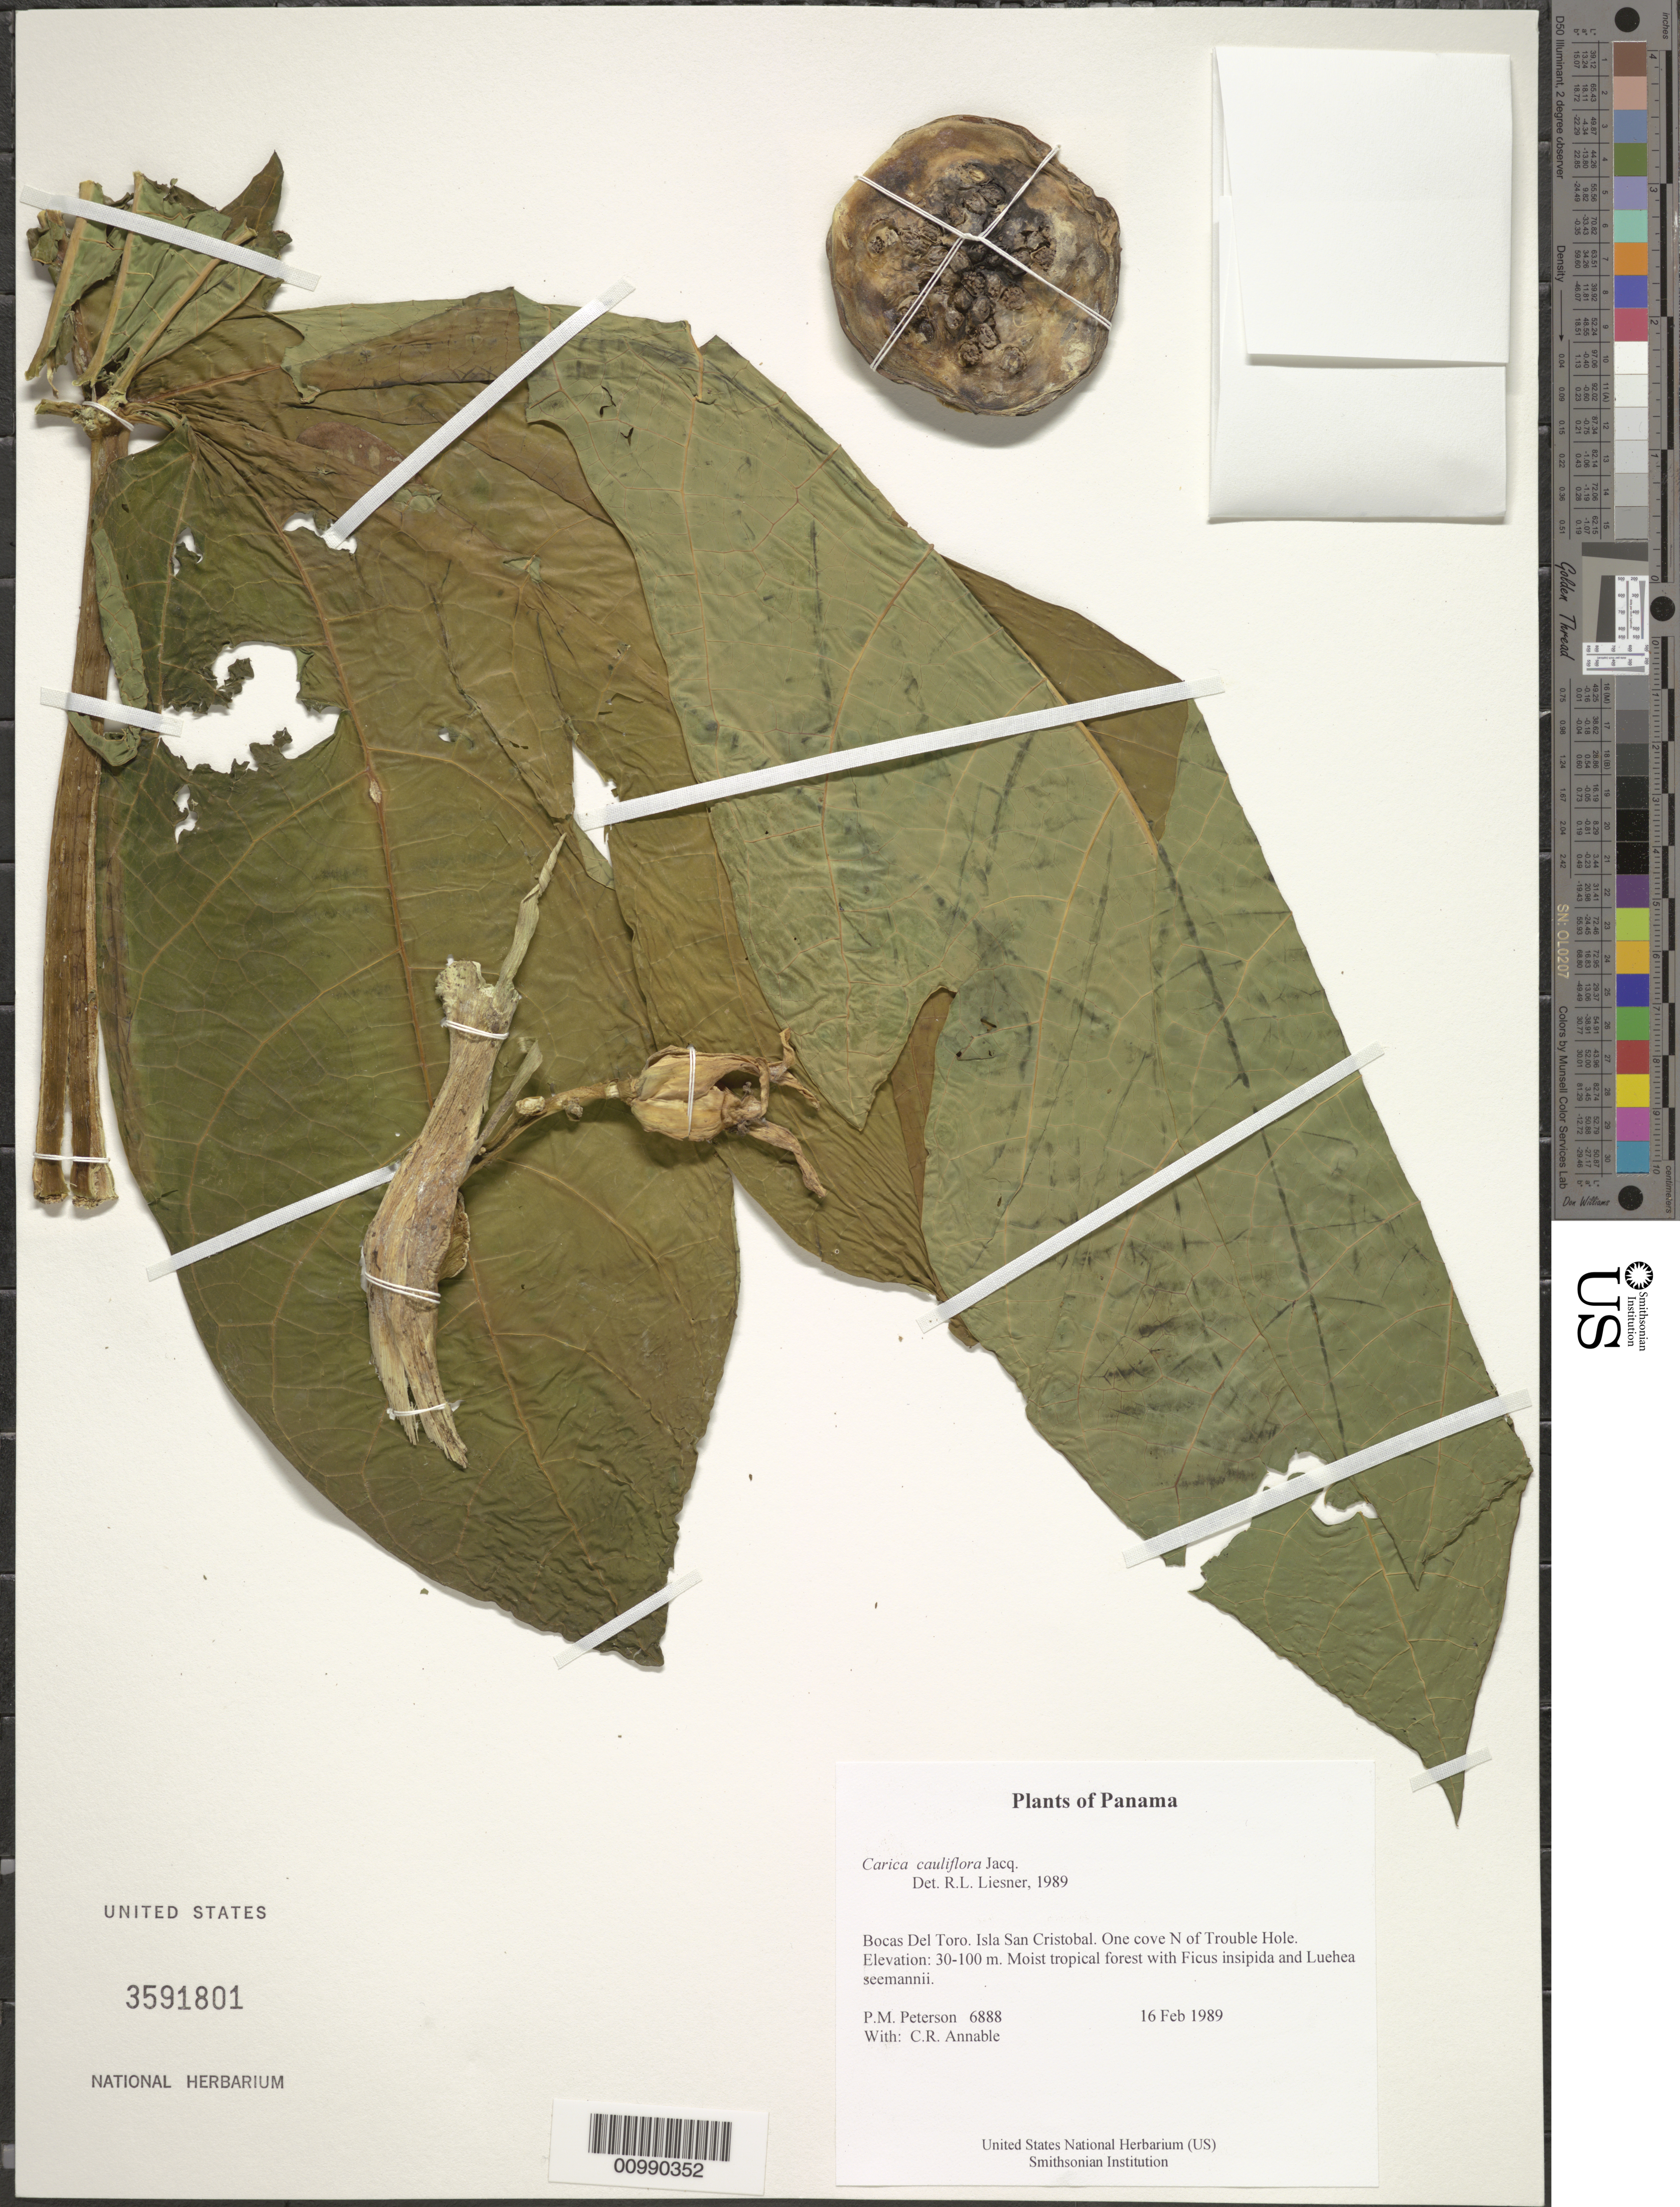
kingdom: Plantae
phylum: Tracheophyta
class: Magnoliopsida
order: Brassicales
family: Caricaceae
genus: Vasconcellea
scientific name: Vasconcellea cauliflora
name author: (Jacq.) A. DC.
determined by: Strong, M. T., (US), Smithsonian Institution - National Museum of Natural History (UNITED STATES)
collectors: P. M. Peterson & C. R. Annable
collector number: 06888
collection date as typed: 16 Feb 1989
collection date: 1989-02-16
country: Panama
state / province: Bocas del Toro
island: San Cristobal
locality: One cove N of Trouble Hole.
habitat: Moist tropical forest with Ficus insipida and Luehea seemannii.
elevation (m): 30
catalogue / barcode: US 3591801